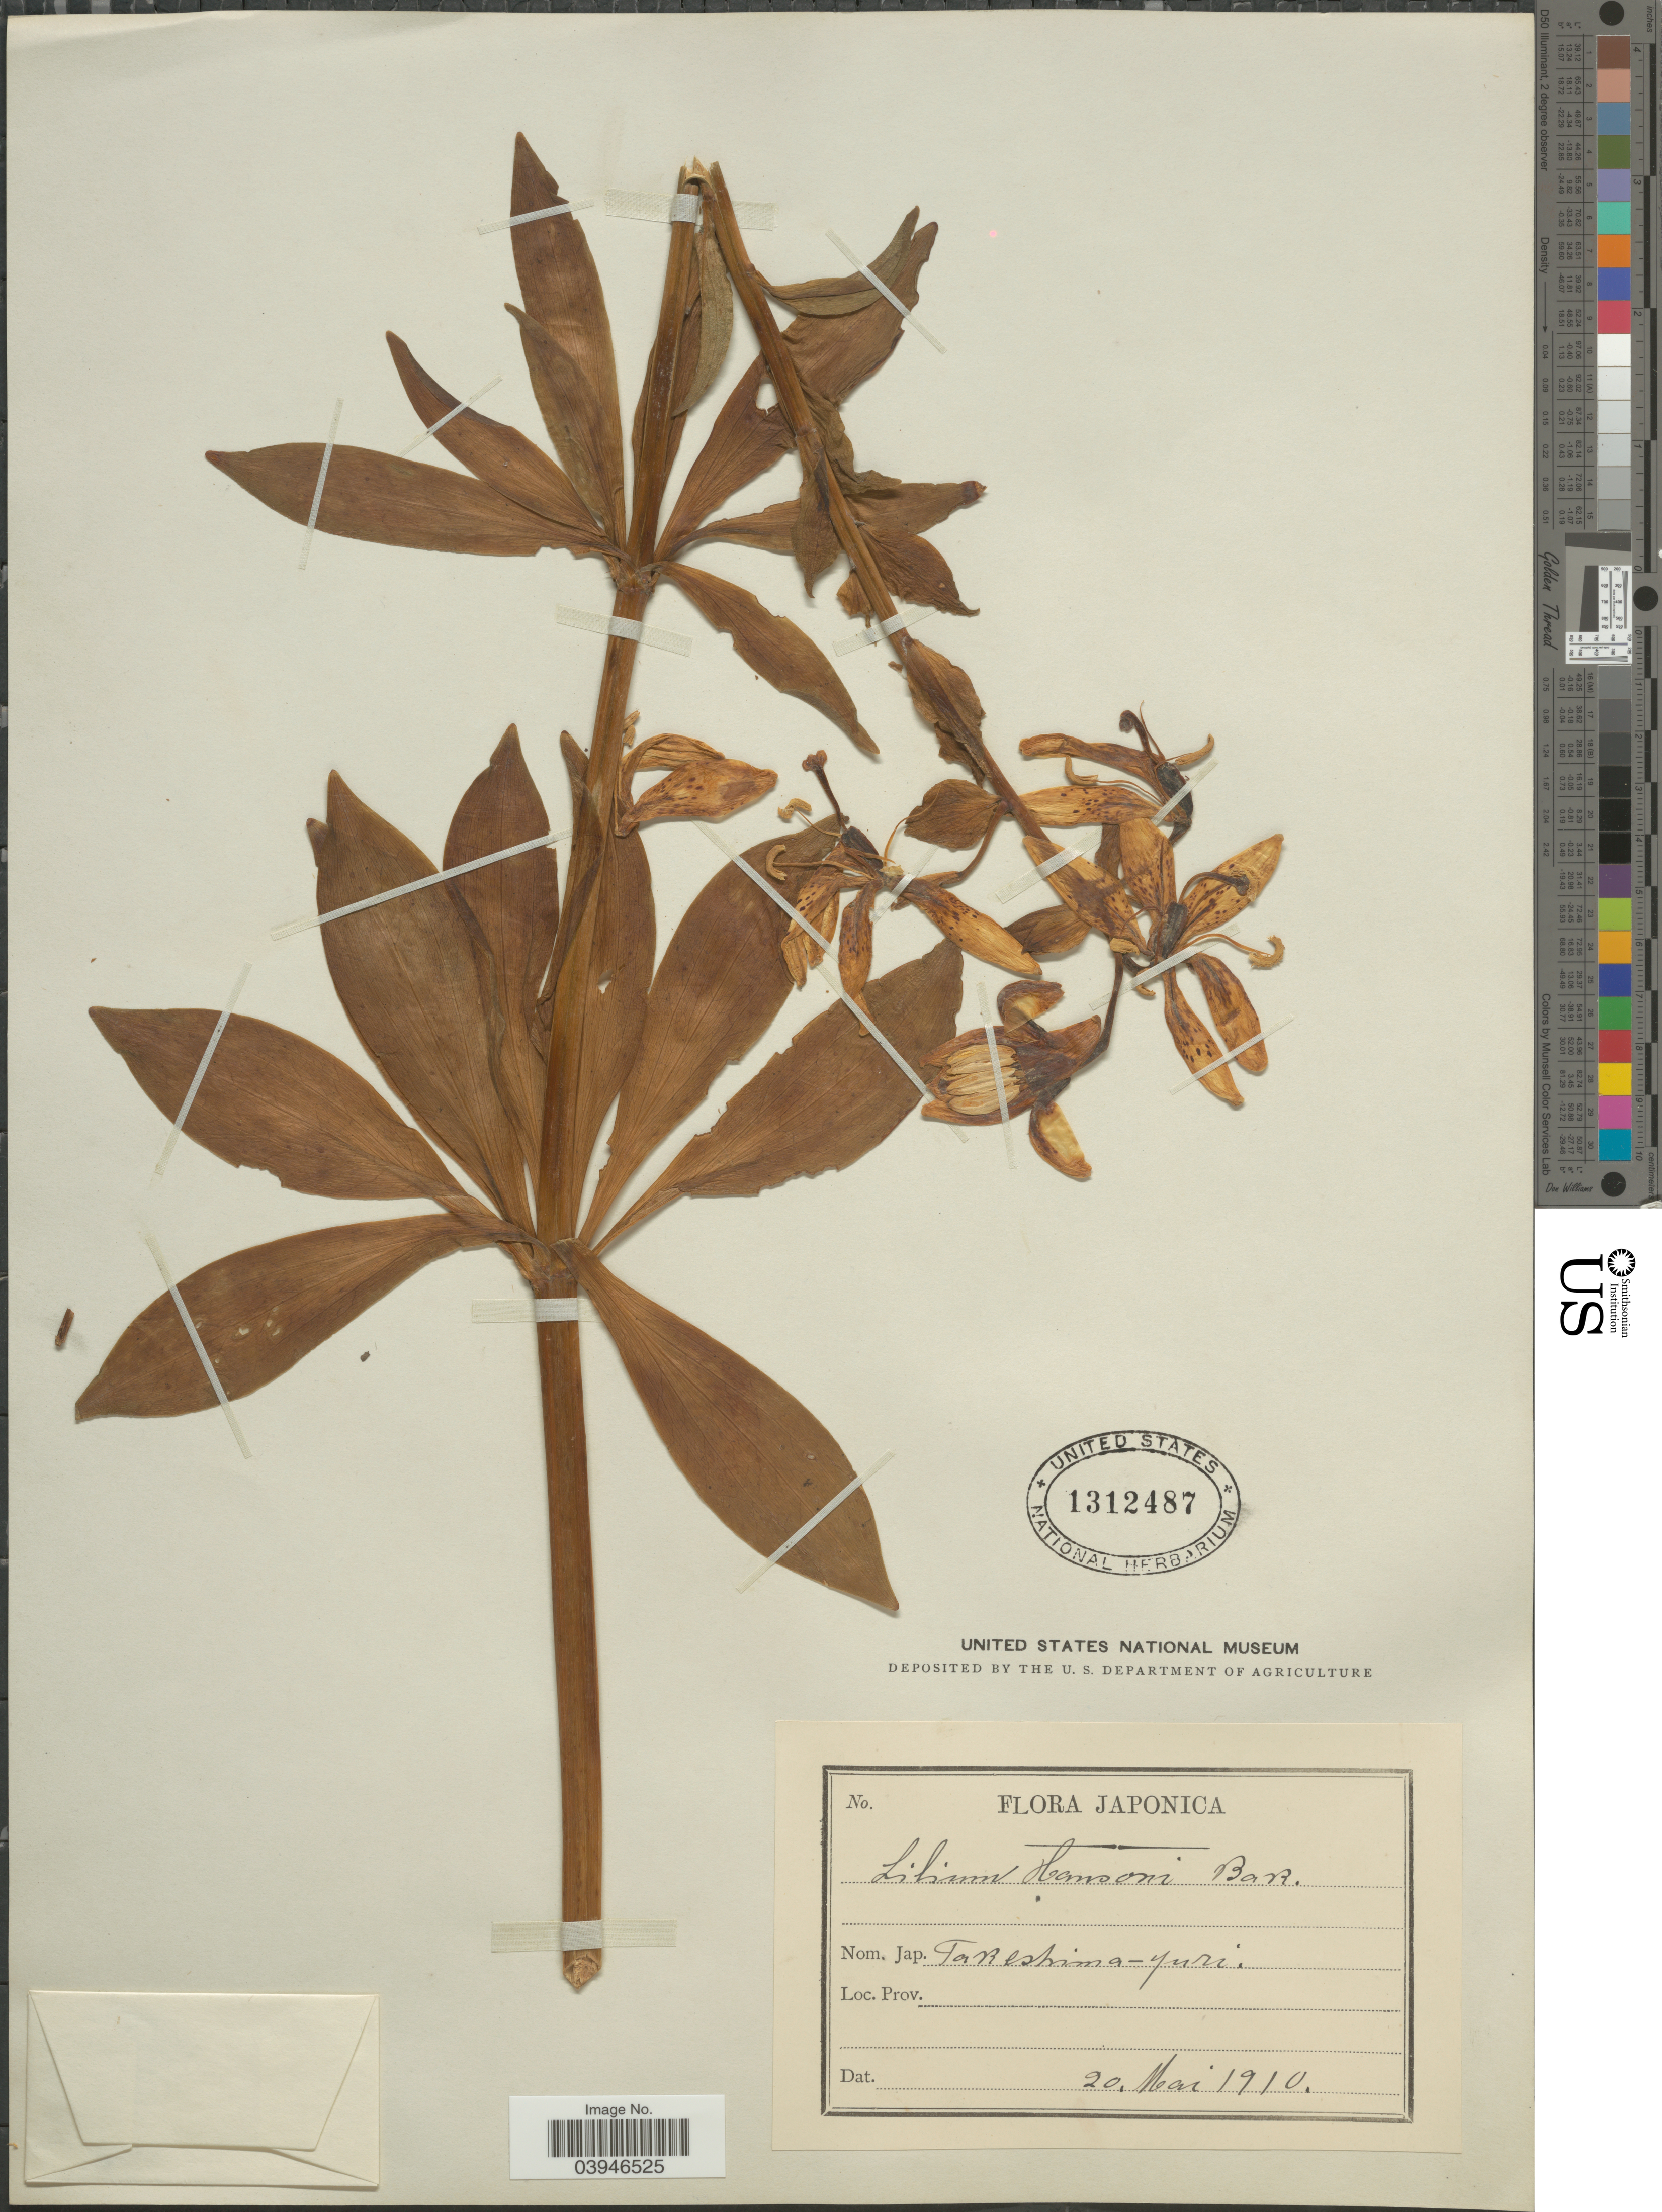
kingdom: Plantae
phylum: Tracheophyta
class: Liliopsida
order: Liliales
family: Liliaceae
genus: Lilium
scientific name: Lilium hansonii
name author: Leichtlin ex Baker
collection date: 1910-05-20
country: Japan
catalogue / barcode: US 1312487